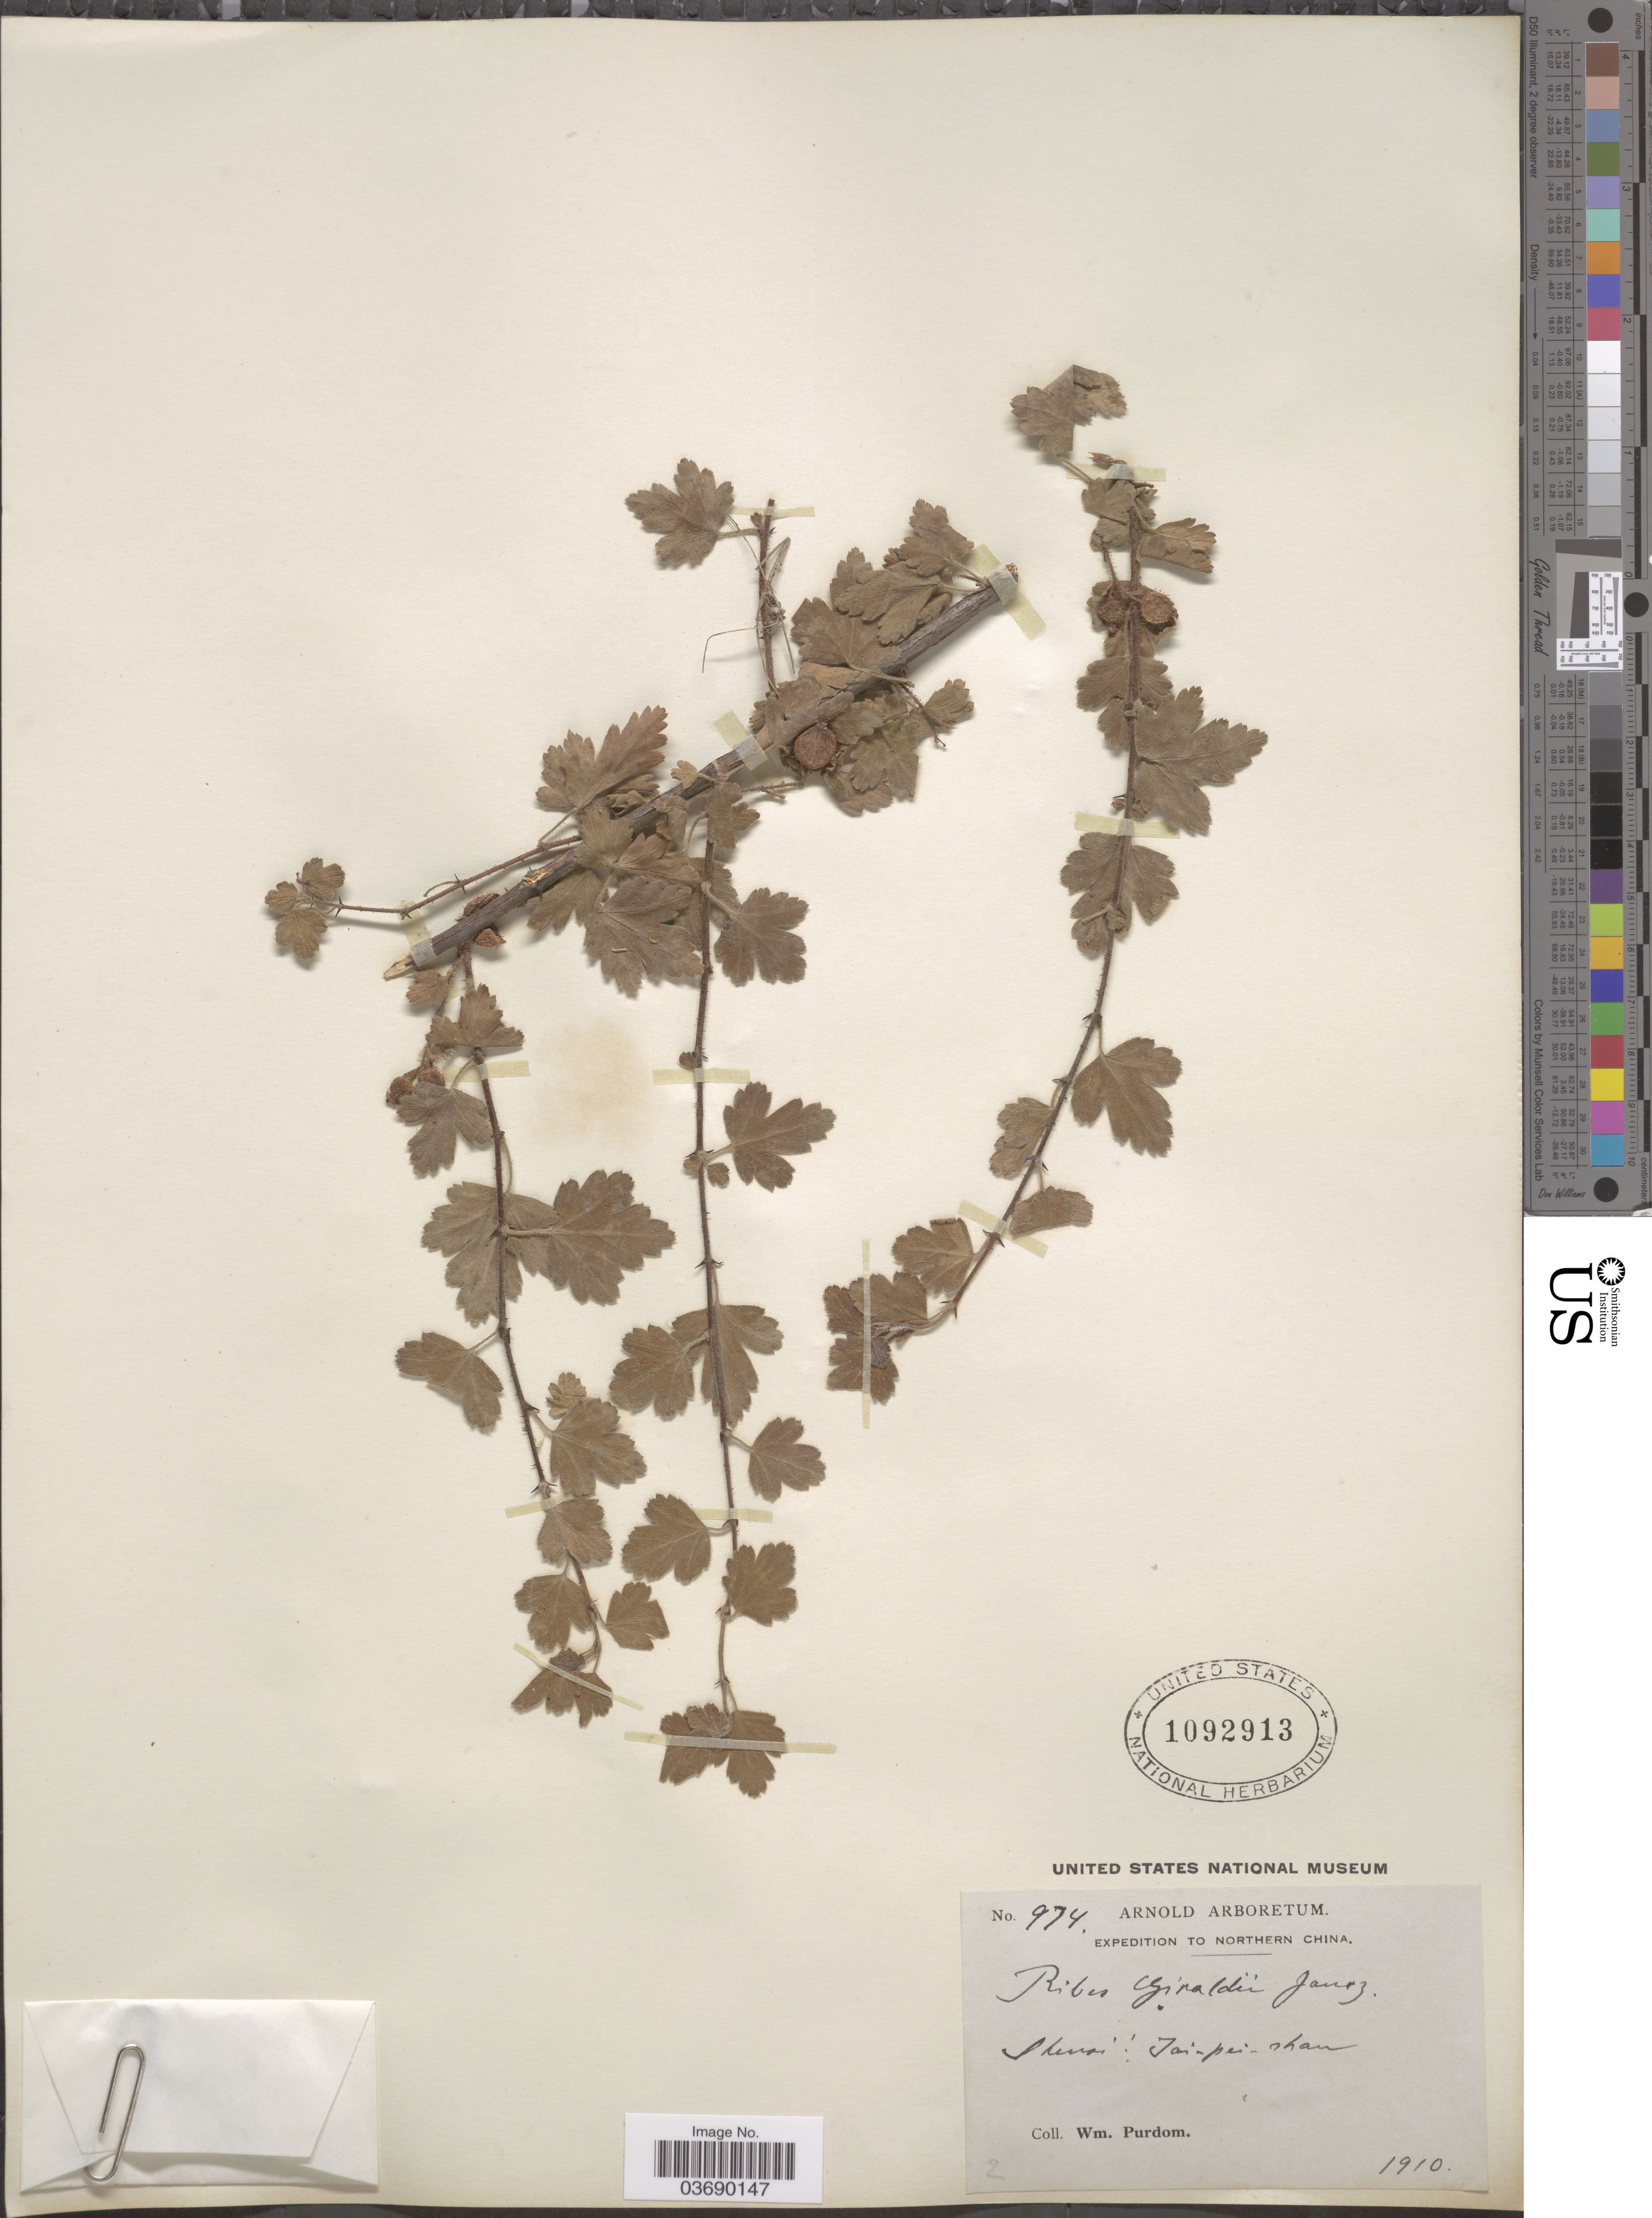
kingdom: Plantae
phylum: Tracheophyta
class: Magnoliopsida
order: Saxifragales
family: Grossulariaceae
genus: Ribes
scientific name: Ribes giraldii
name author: Jancz.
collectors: W. Purdom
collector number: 974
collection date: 1910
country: China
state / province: Shaanxi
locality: Northern China. Shensi: Tai-pei-shan.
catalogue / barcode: US 1092913